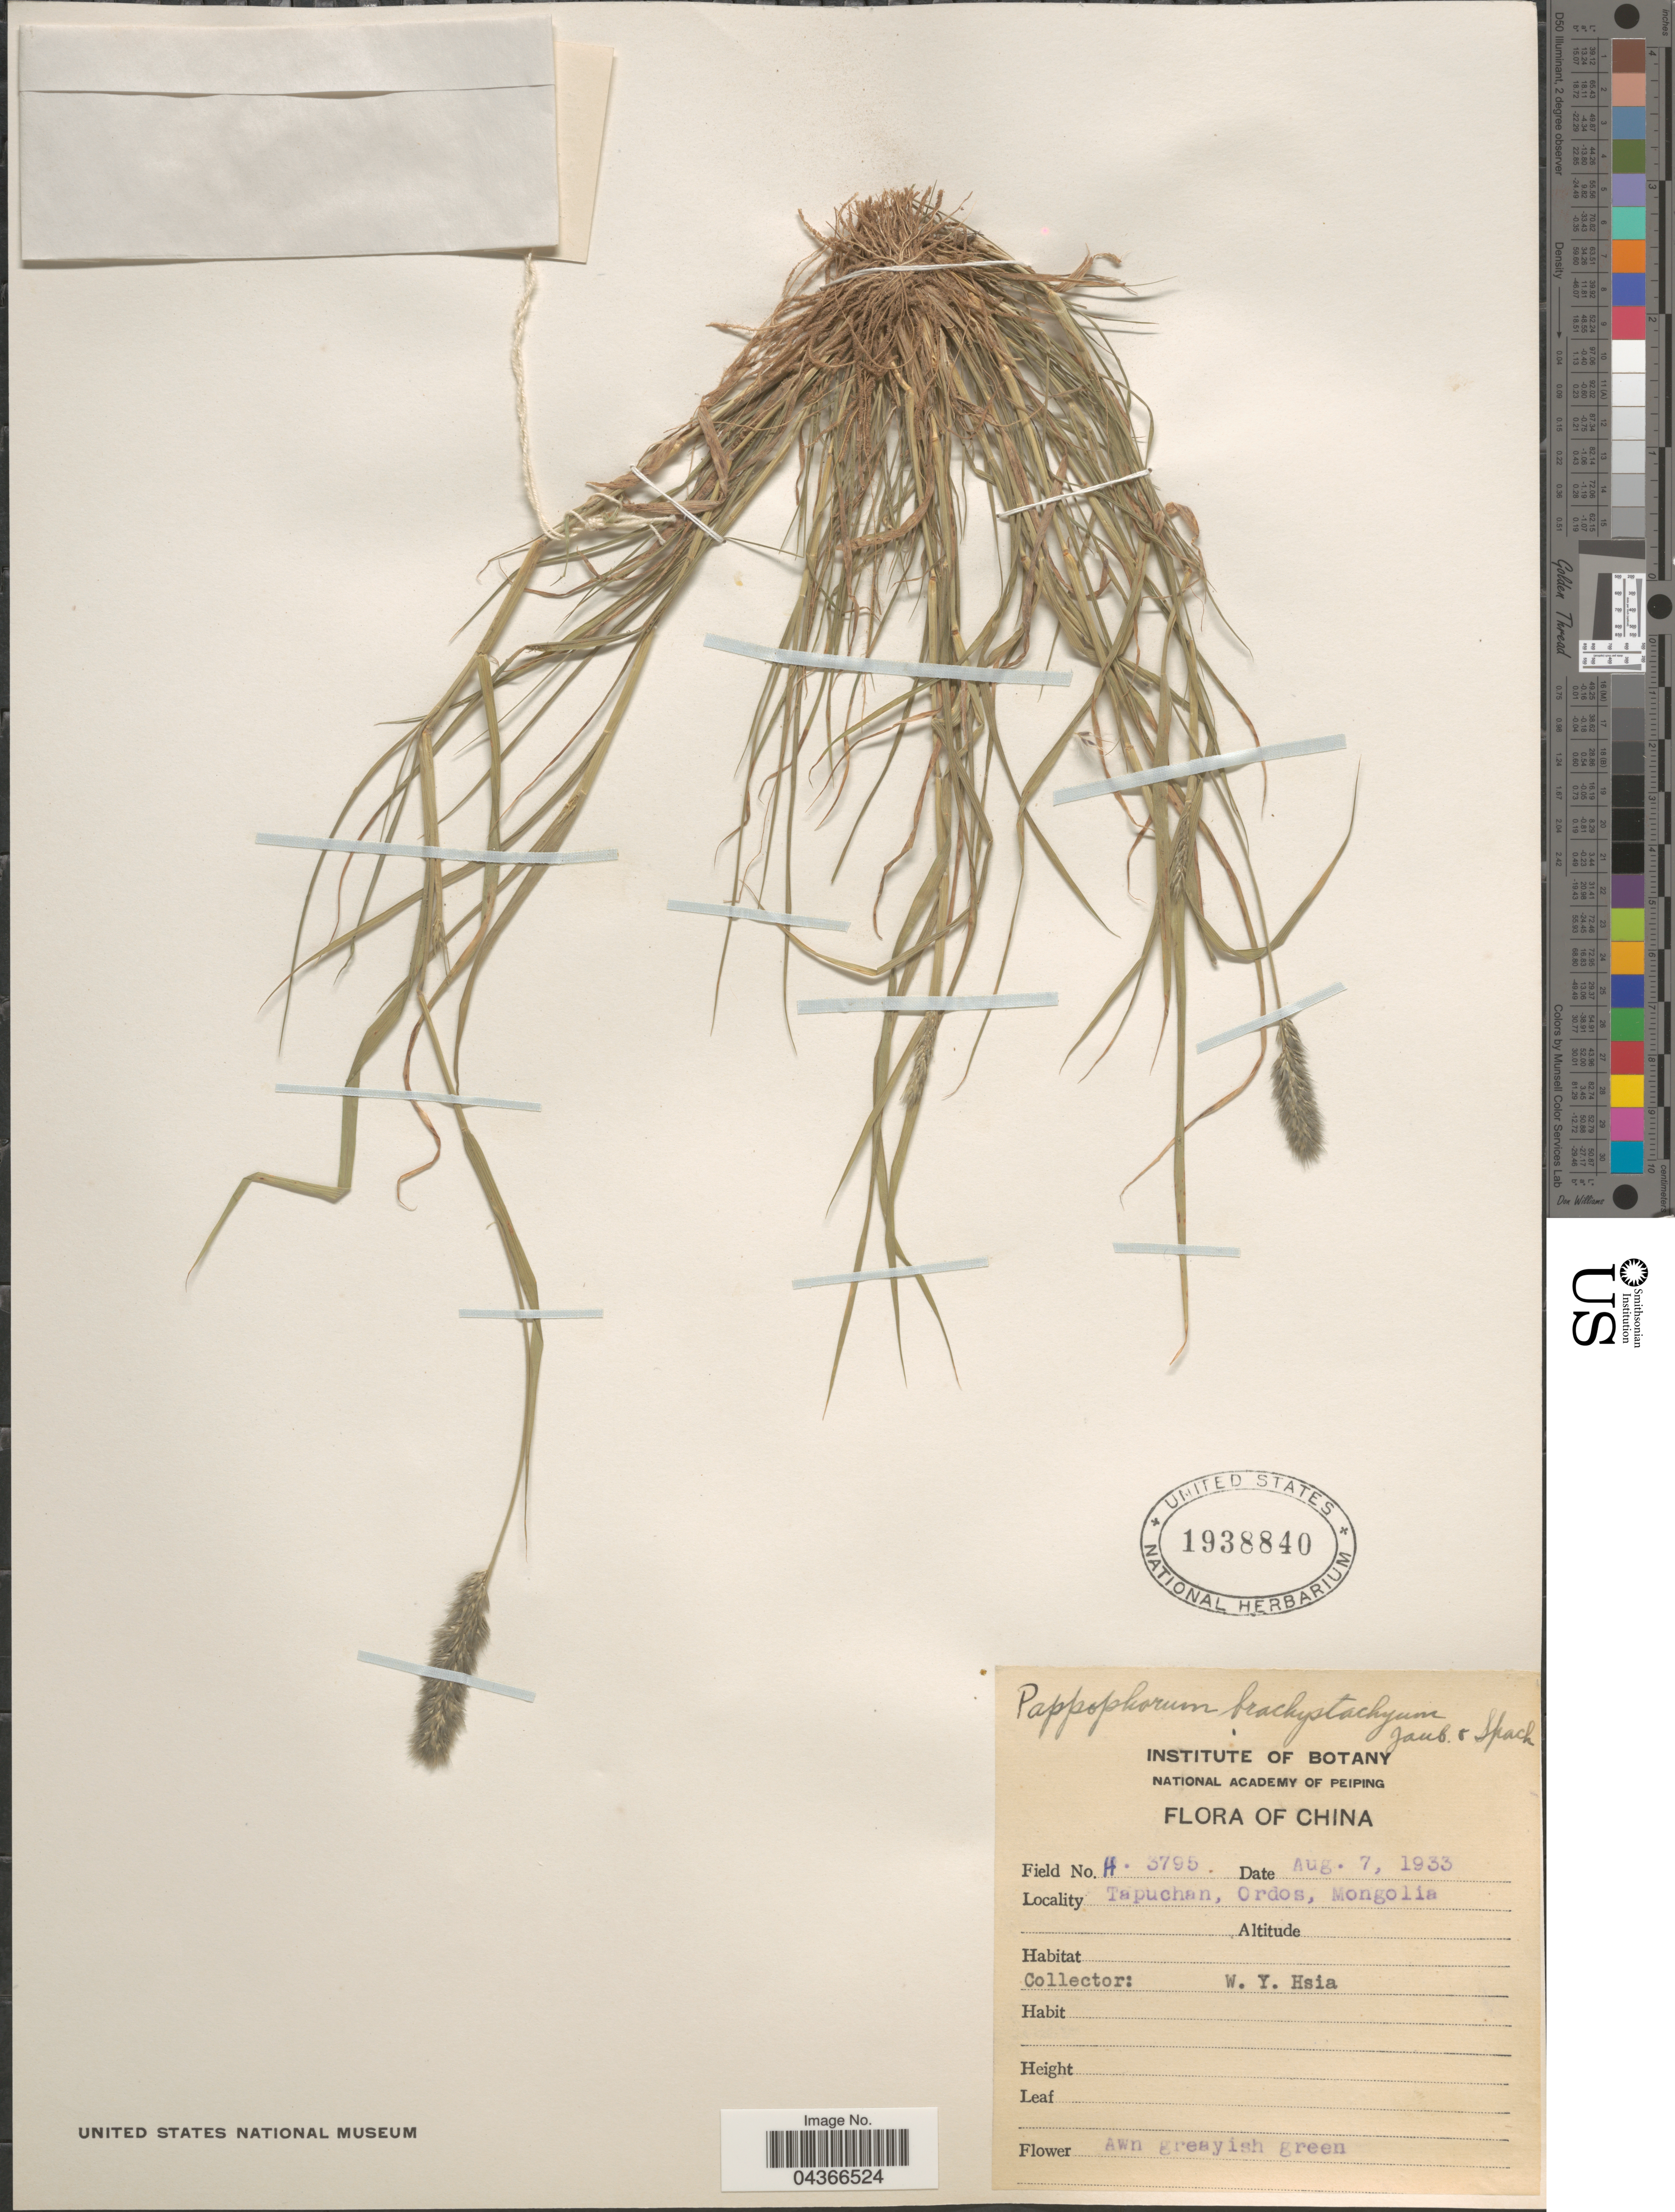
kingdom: Plantae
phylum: Tracheophyta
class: Liliopsida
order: Poales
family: Poaceae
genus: Enneapogon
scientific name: Enneapogon desvauxii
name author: P. Beauv.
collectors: W. Hsia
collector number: H.3795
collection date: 1933-08-07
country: China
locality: Tapuchan, Ordos, Mongolia.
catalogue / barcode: US 1938840